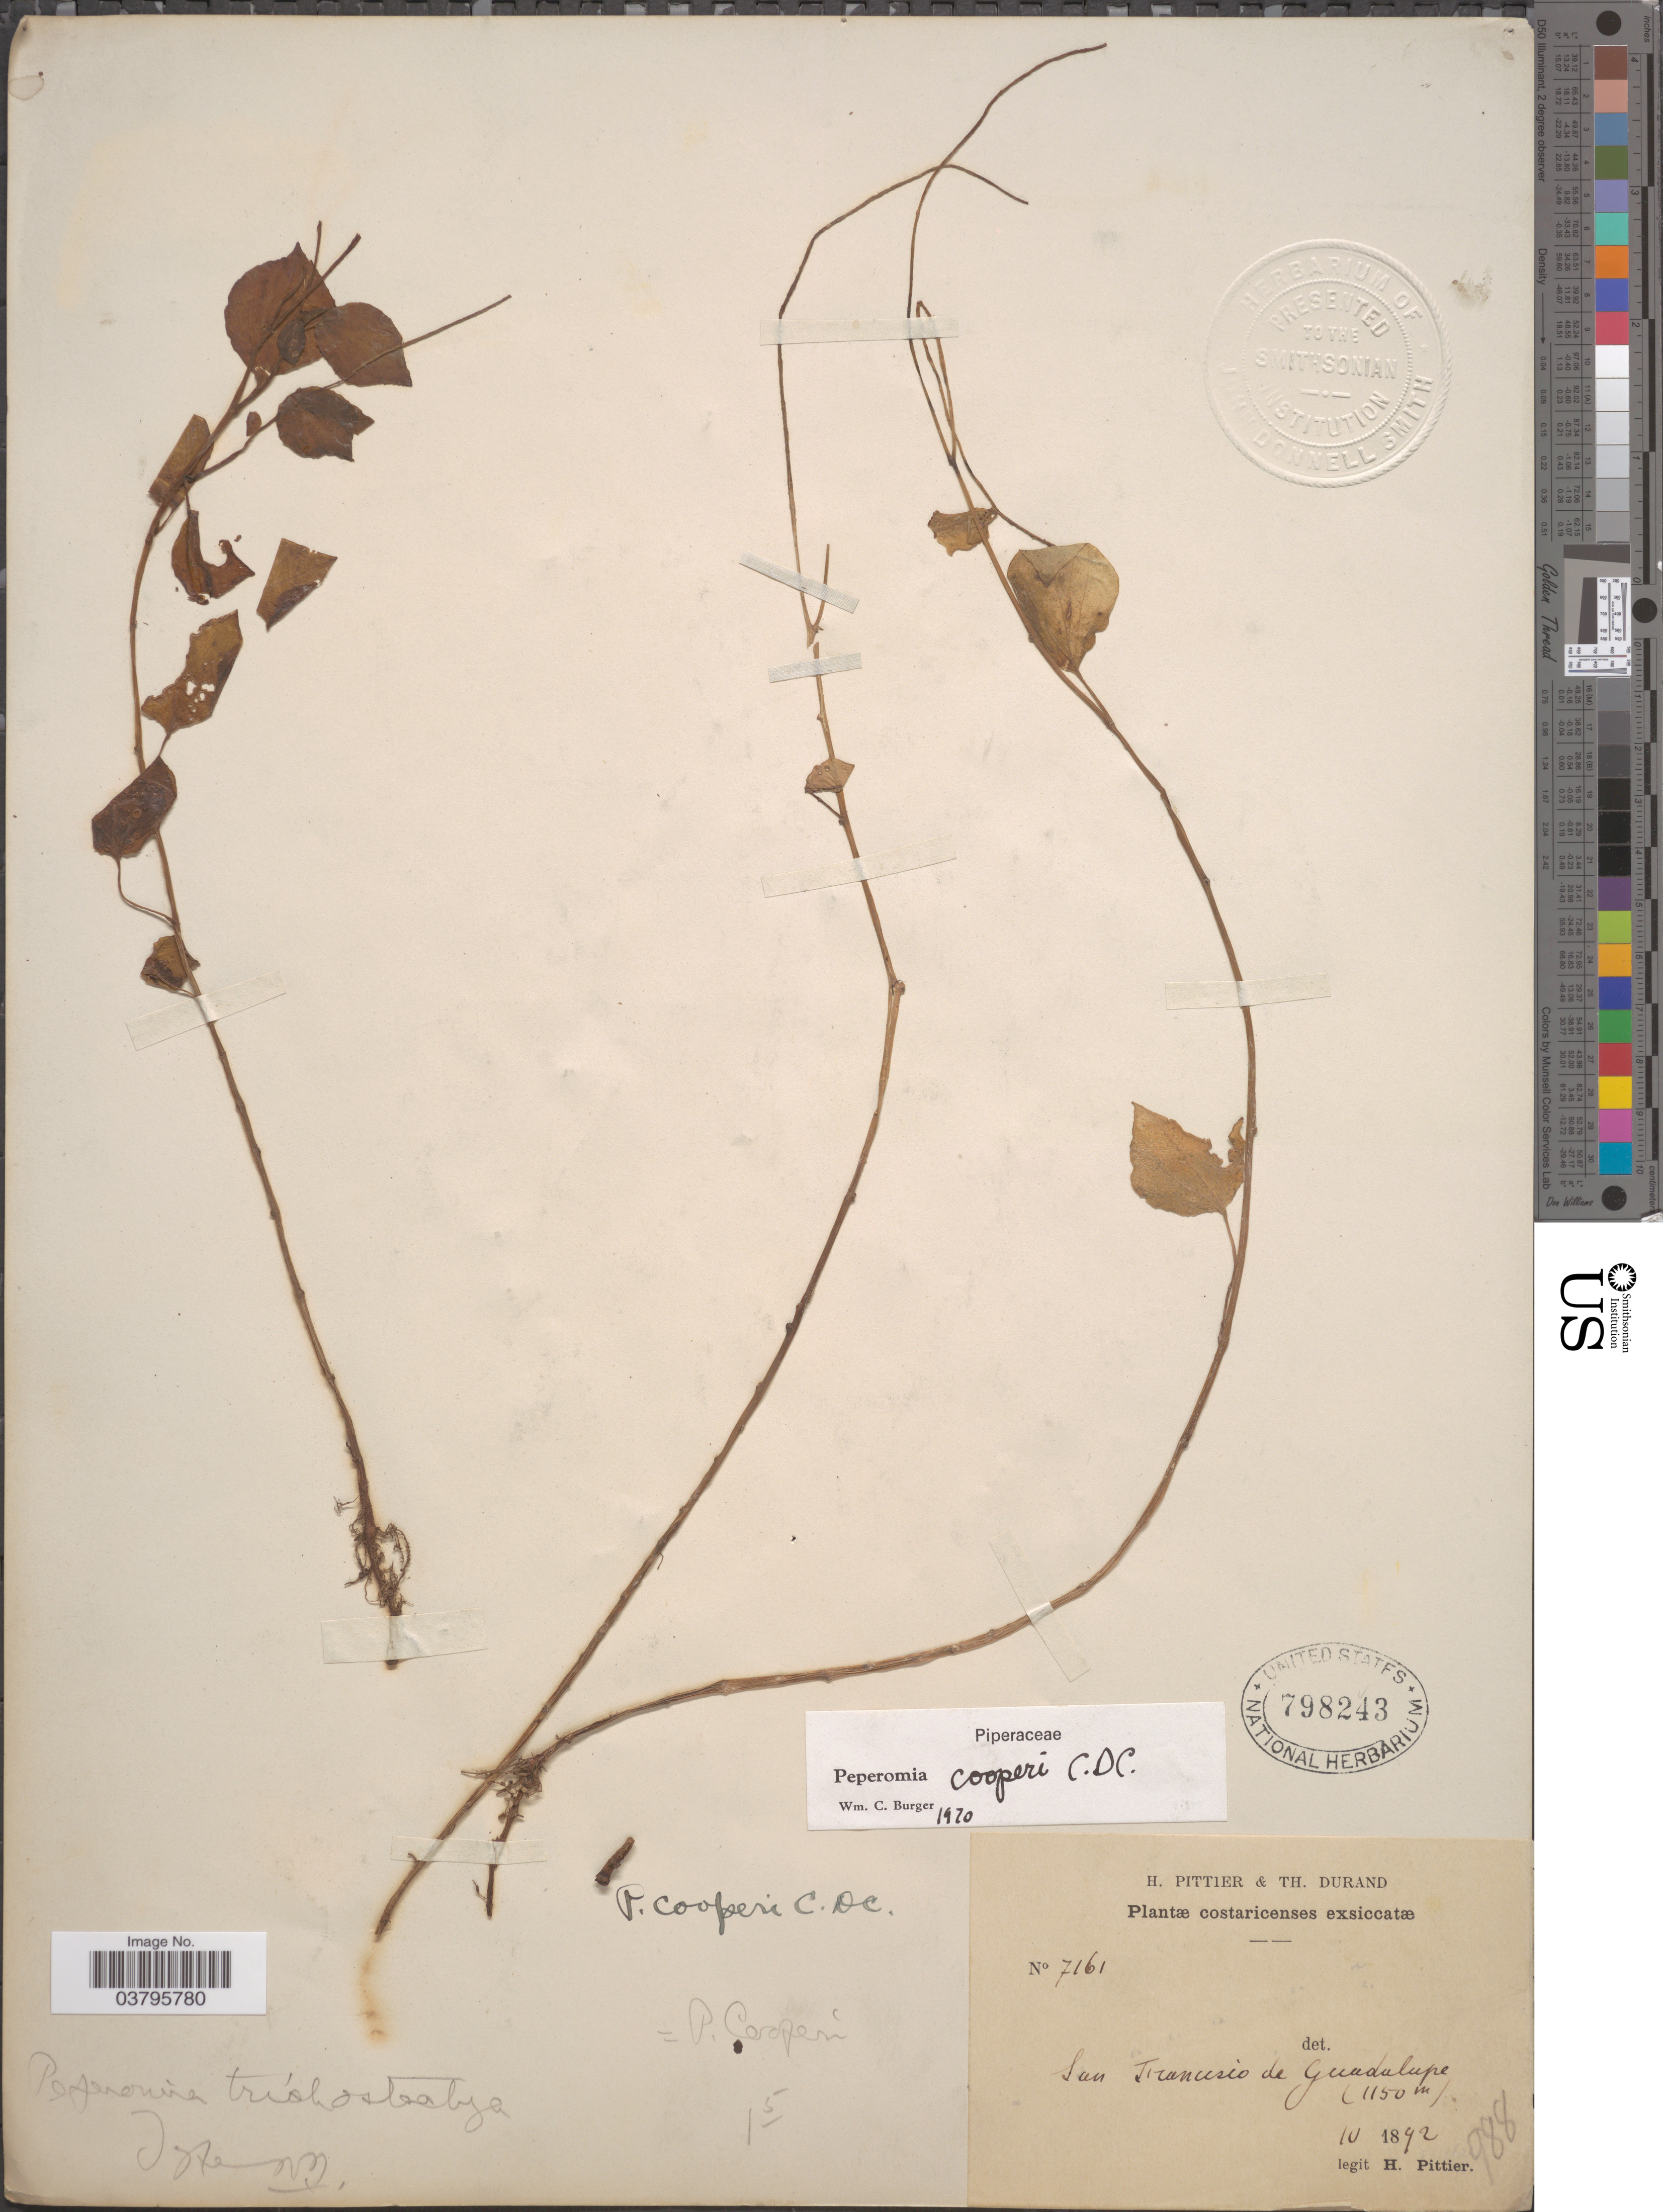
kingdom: Plantae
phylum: Tracheophyta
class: Magnoliopsida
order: Piperales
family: Piperaceae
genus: Peperomia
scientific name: Peperomia sancarlosiana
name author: C. DC.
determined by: Jiménez, José Estaban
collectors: H. F. Pittier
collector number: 7161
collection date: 1892-10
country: Costa Rica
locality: San Francisco de Guadalupe.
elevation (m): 1150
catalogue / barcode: US 798243